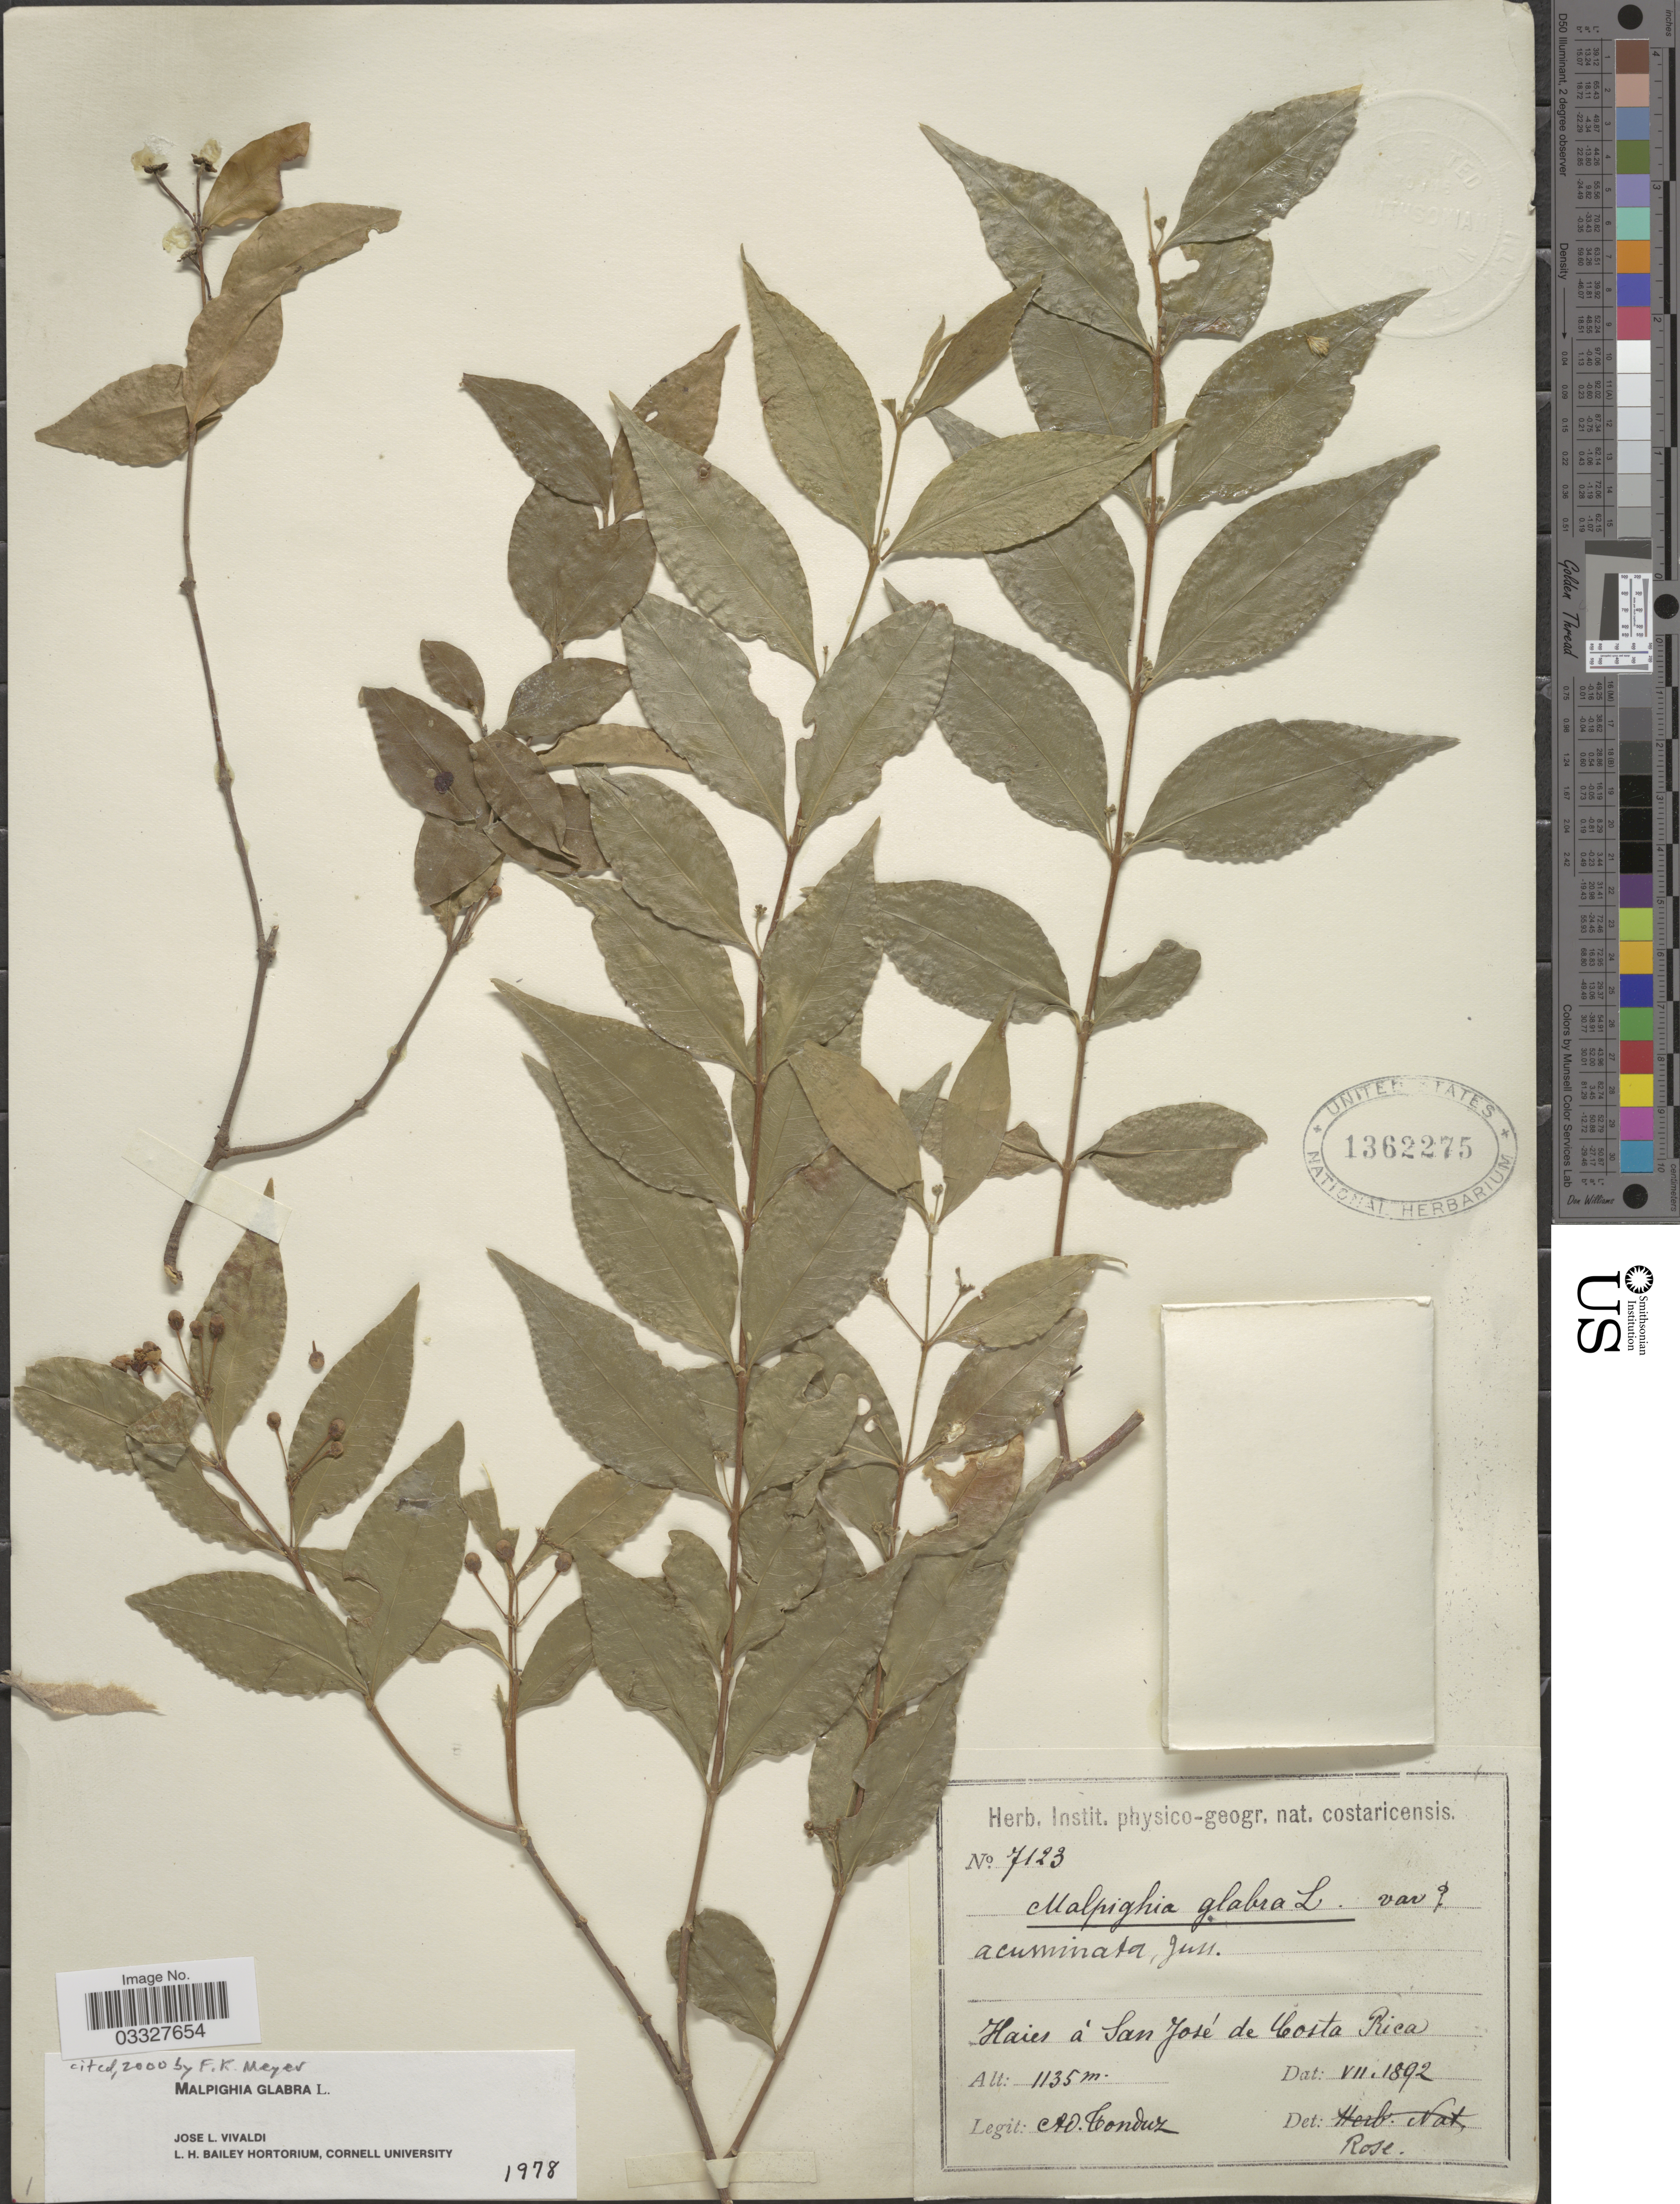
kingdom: Plantae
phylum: Tracheophyta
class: Magnoliopsida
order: Malpighiales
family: Malpighiaceae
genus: Malpighia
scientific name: Malpighia glabra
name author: L.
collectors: A. Tonduz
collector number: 7123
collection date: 1892-07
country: Costa Rica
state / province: San José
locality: Haies à San José de Costa Rica.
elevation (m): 1135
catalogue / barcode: US 1362275